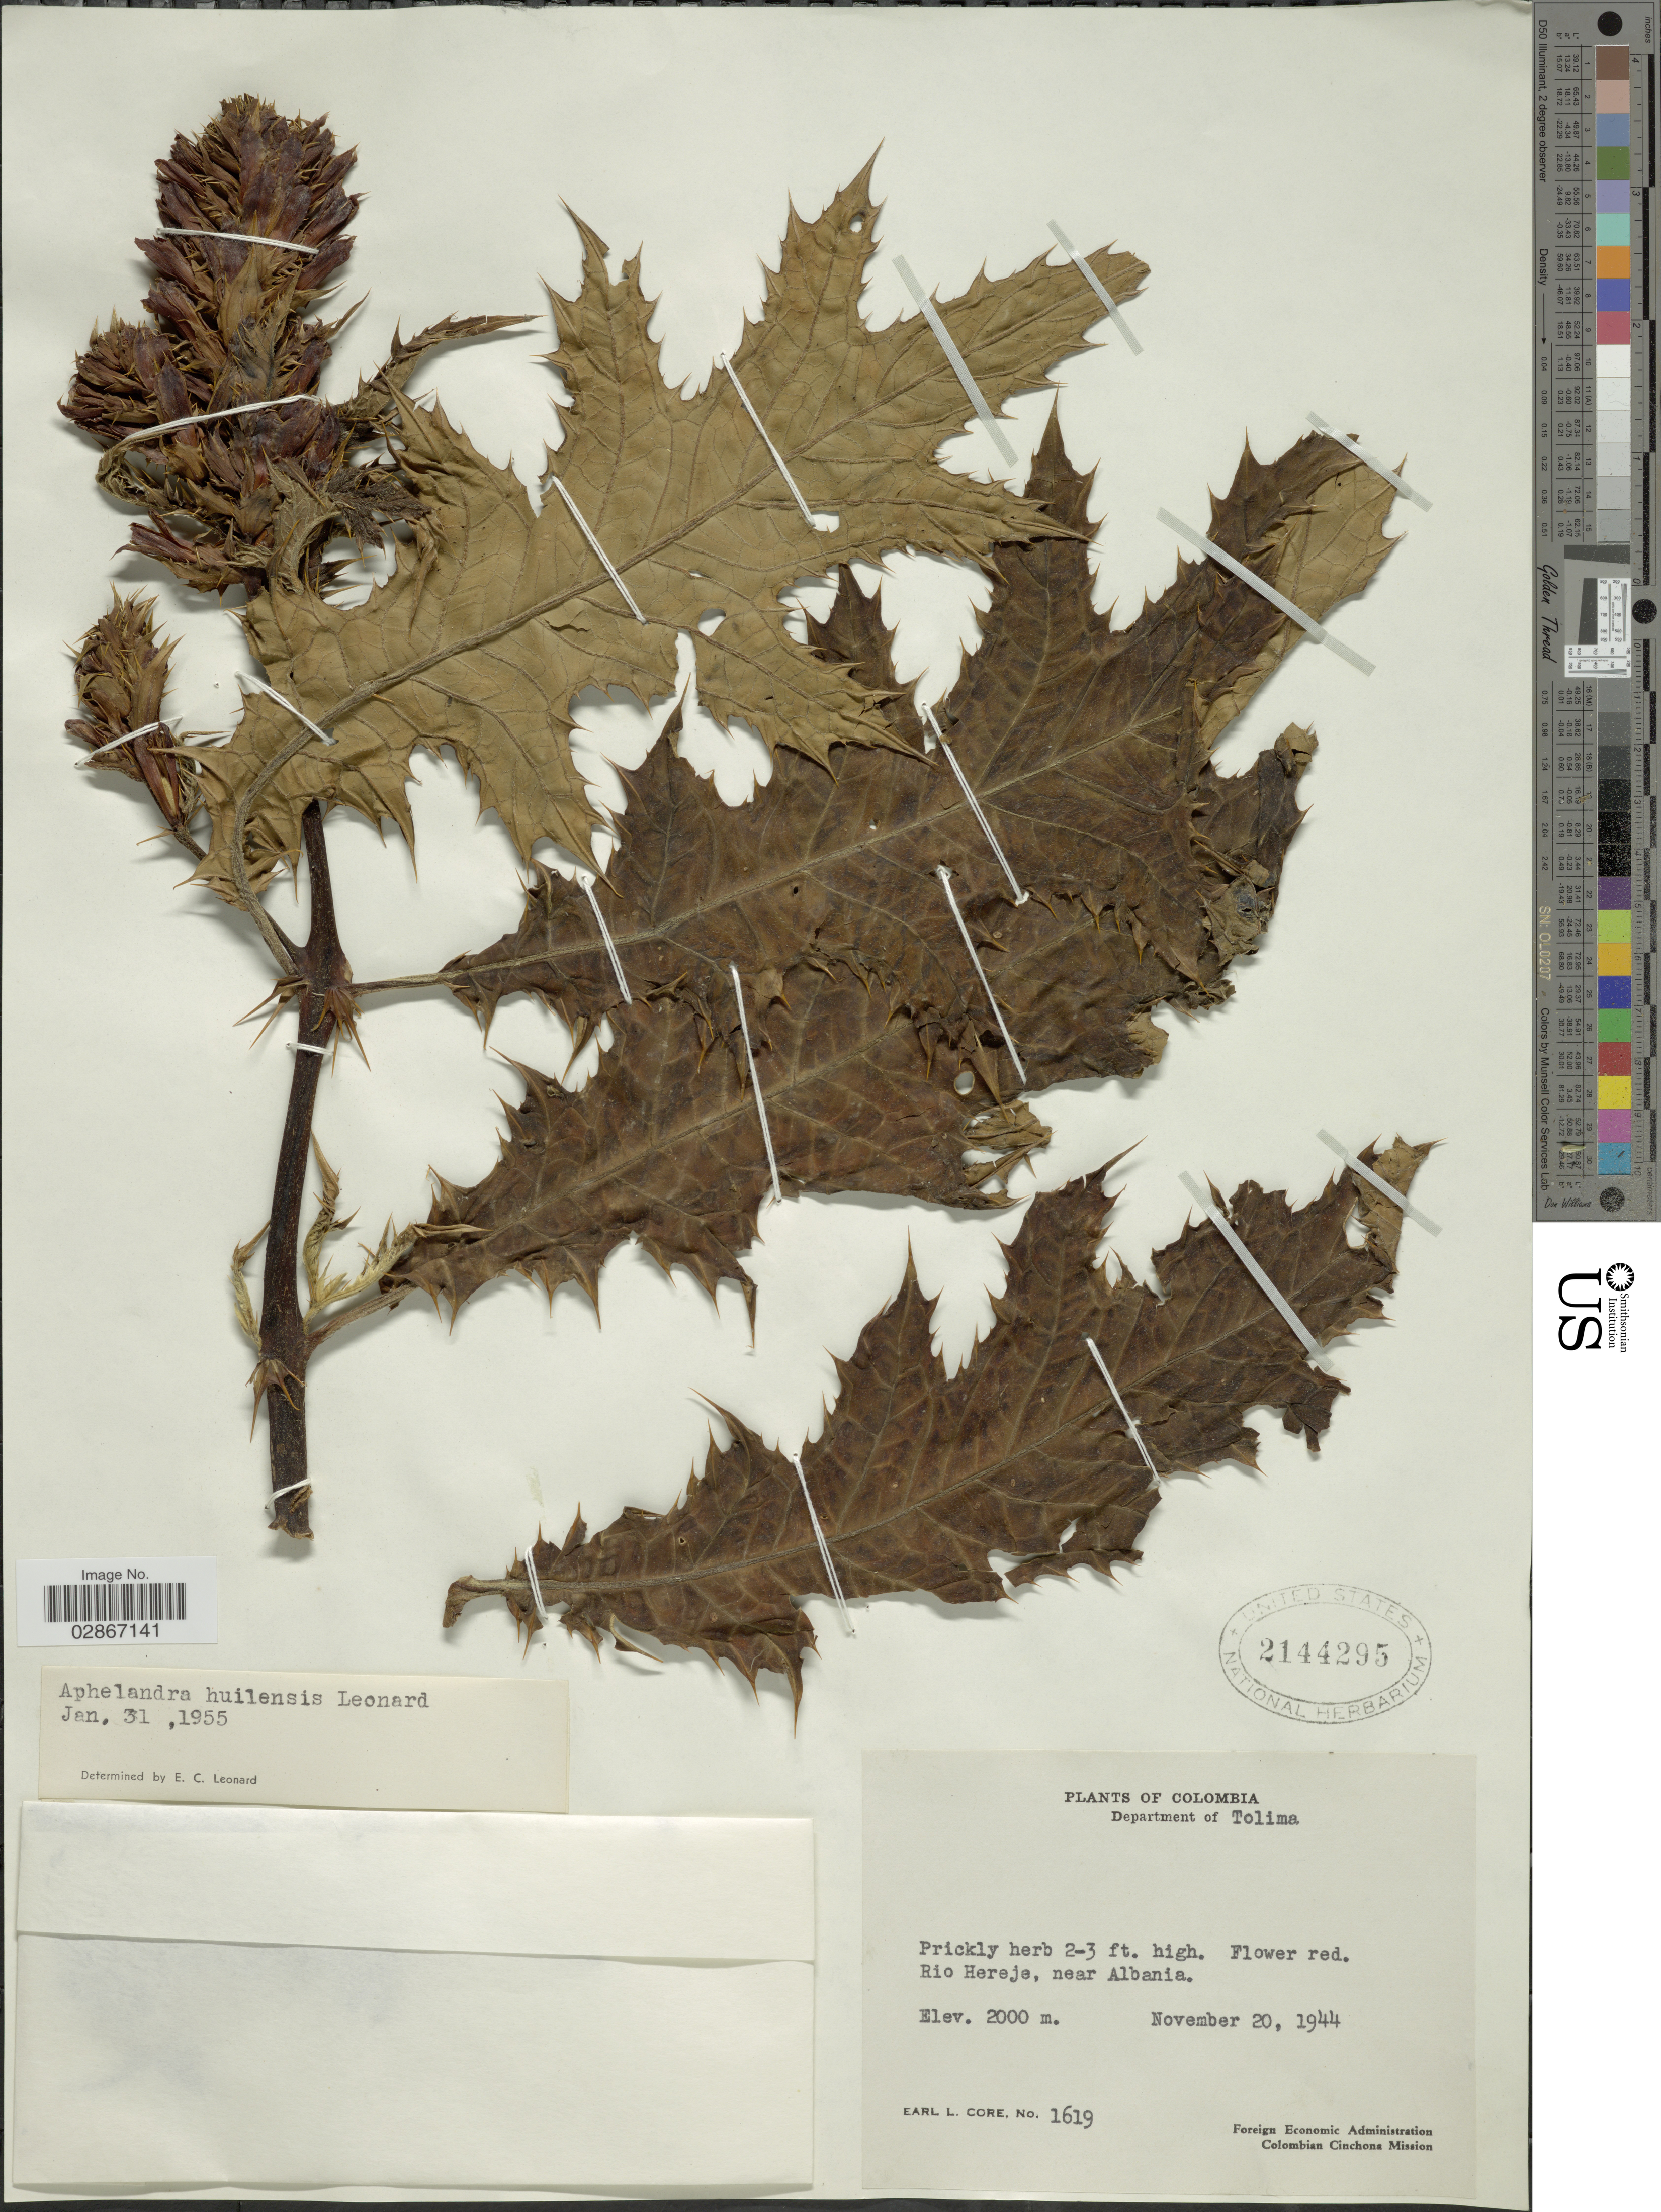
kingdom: Plantae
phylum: Tracheophyta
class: Magnoliopsida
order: Lamiales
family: Acanthaceae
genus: Aphelandra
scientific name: Aphelandra huilensis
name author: Leonard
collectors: E. L. Core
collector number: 1619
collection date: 1944-11-20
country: Colombia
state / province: Tolima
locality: Department of Tolima. Rio Hereje, near Albania.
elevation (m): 2000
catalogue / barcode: US 2144295